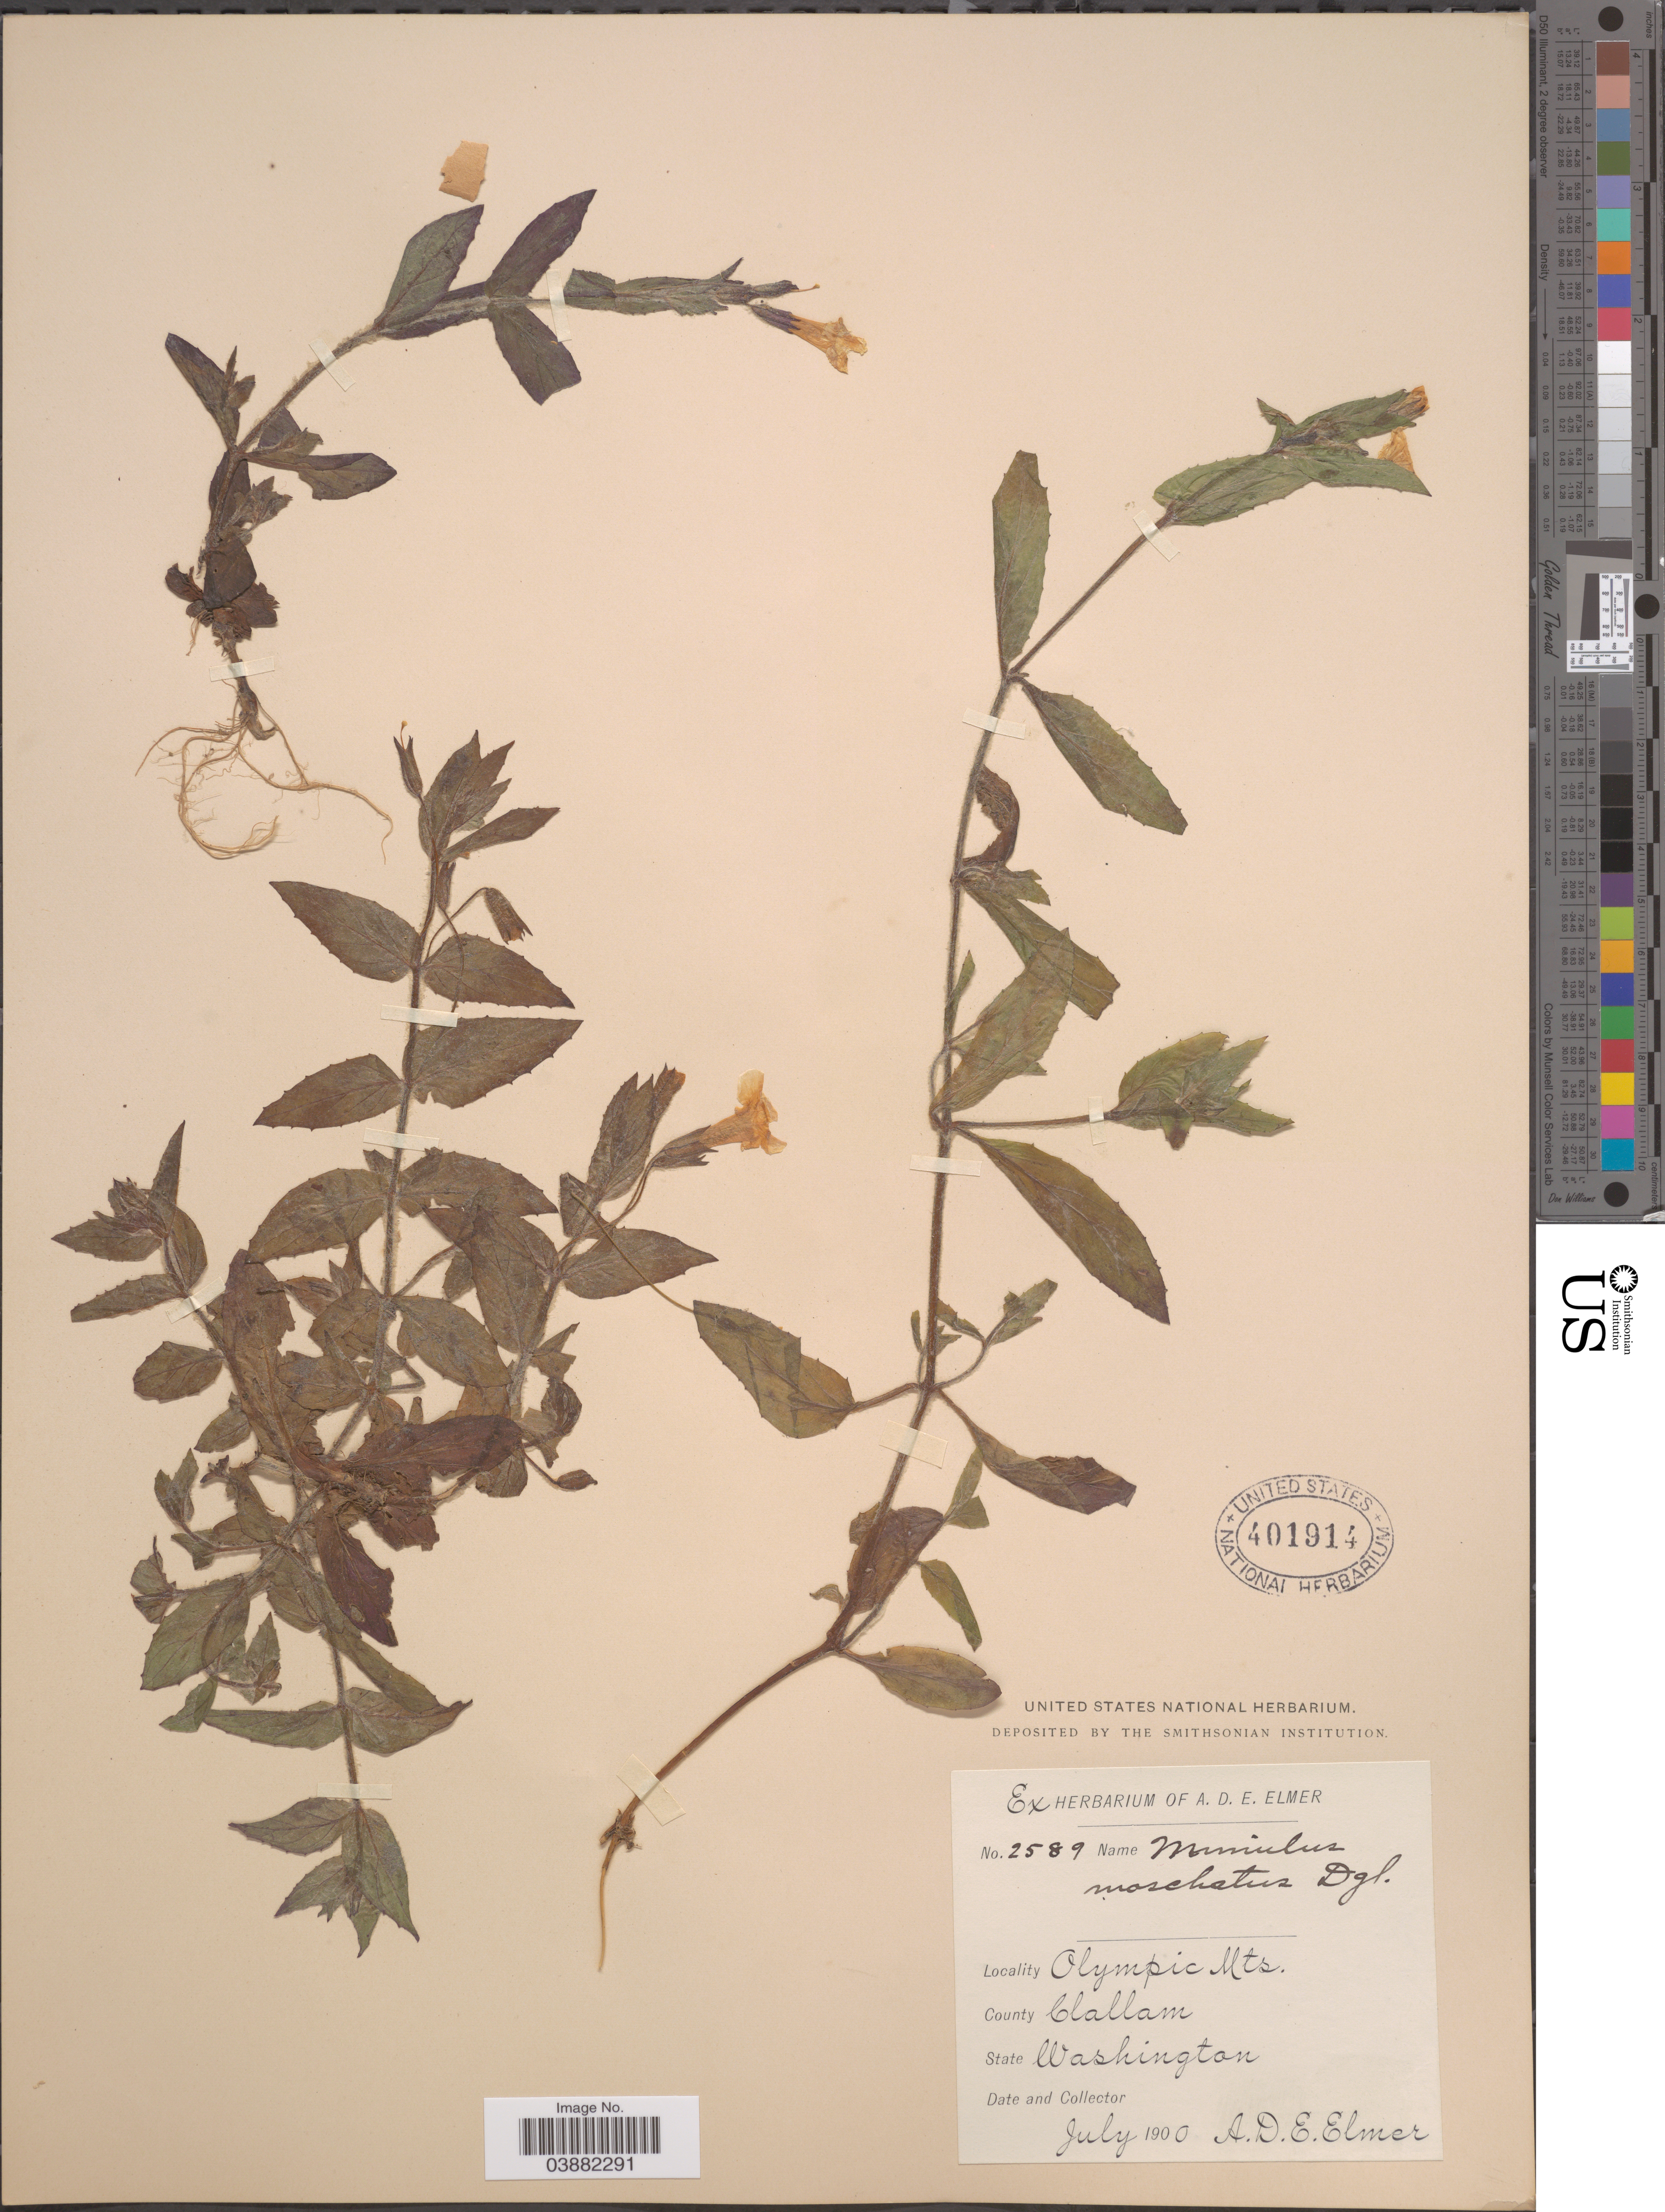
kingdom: Plantae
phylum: Tracheophyta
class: Magnoliopsida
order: Lamiales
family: Phrymaceae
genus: Mimulus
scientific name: Mimulus moschatus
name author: Douglas ex Lindl.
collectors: A. D. E. Elmer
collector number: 2589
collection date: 1900-07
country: United States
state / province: Washington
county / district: Clallam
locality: Olympic Mts. County Clallam.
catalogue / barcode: US 401914